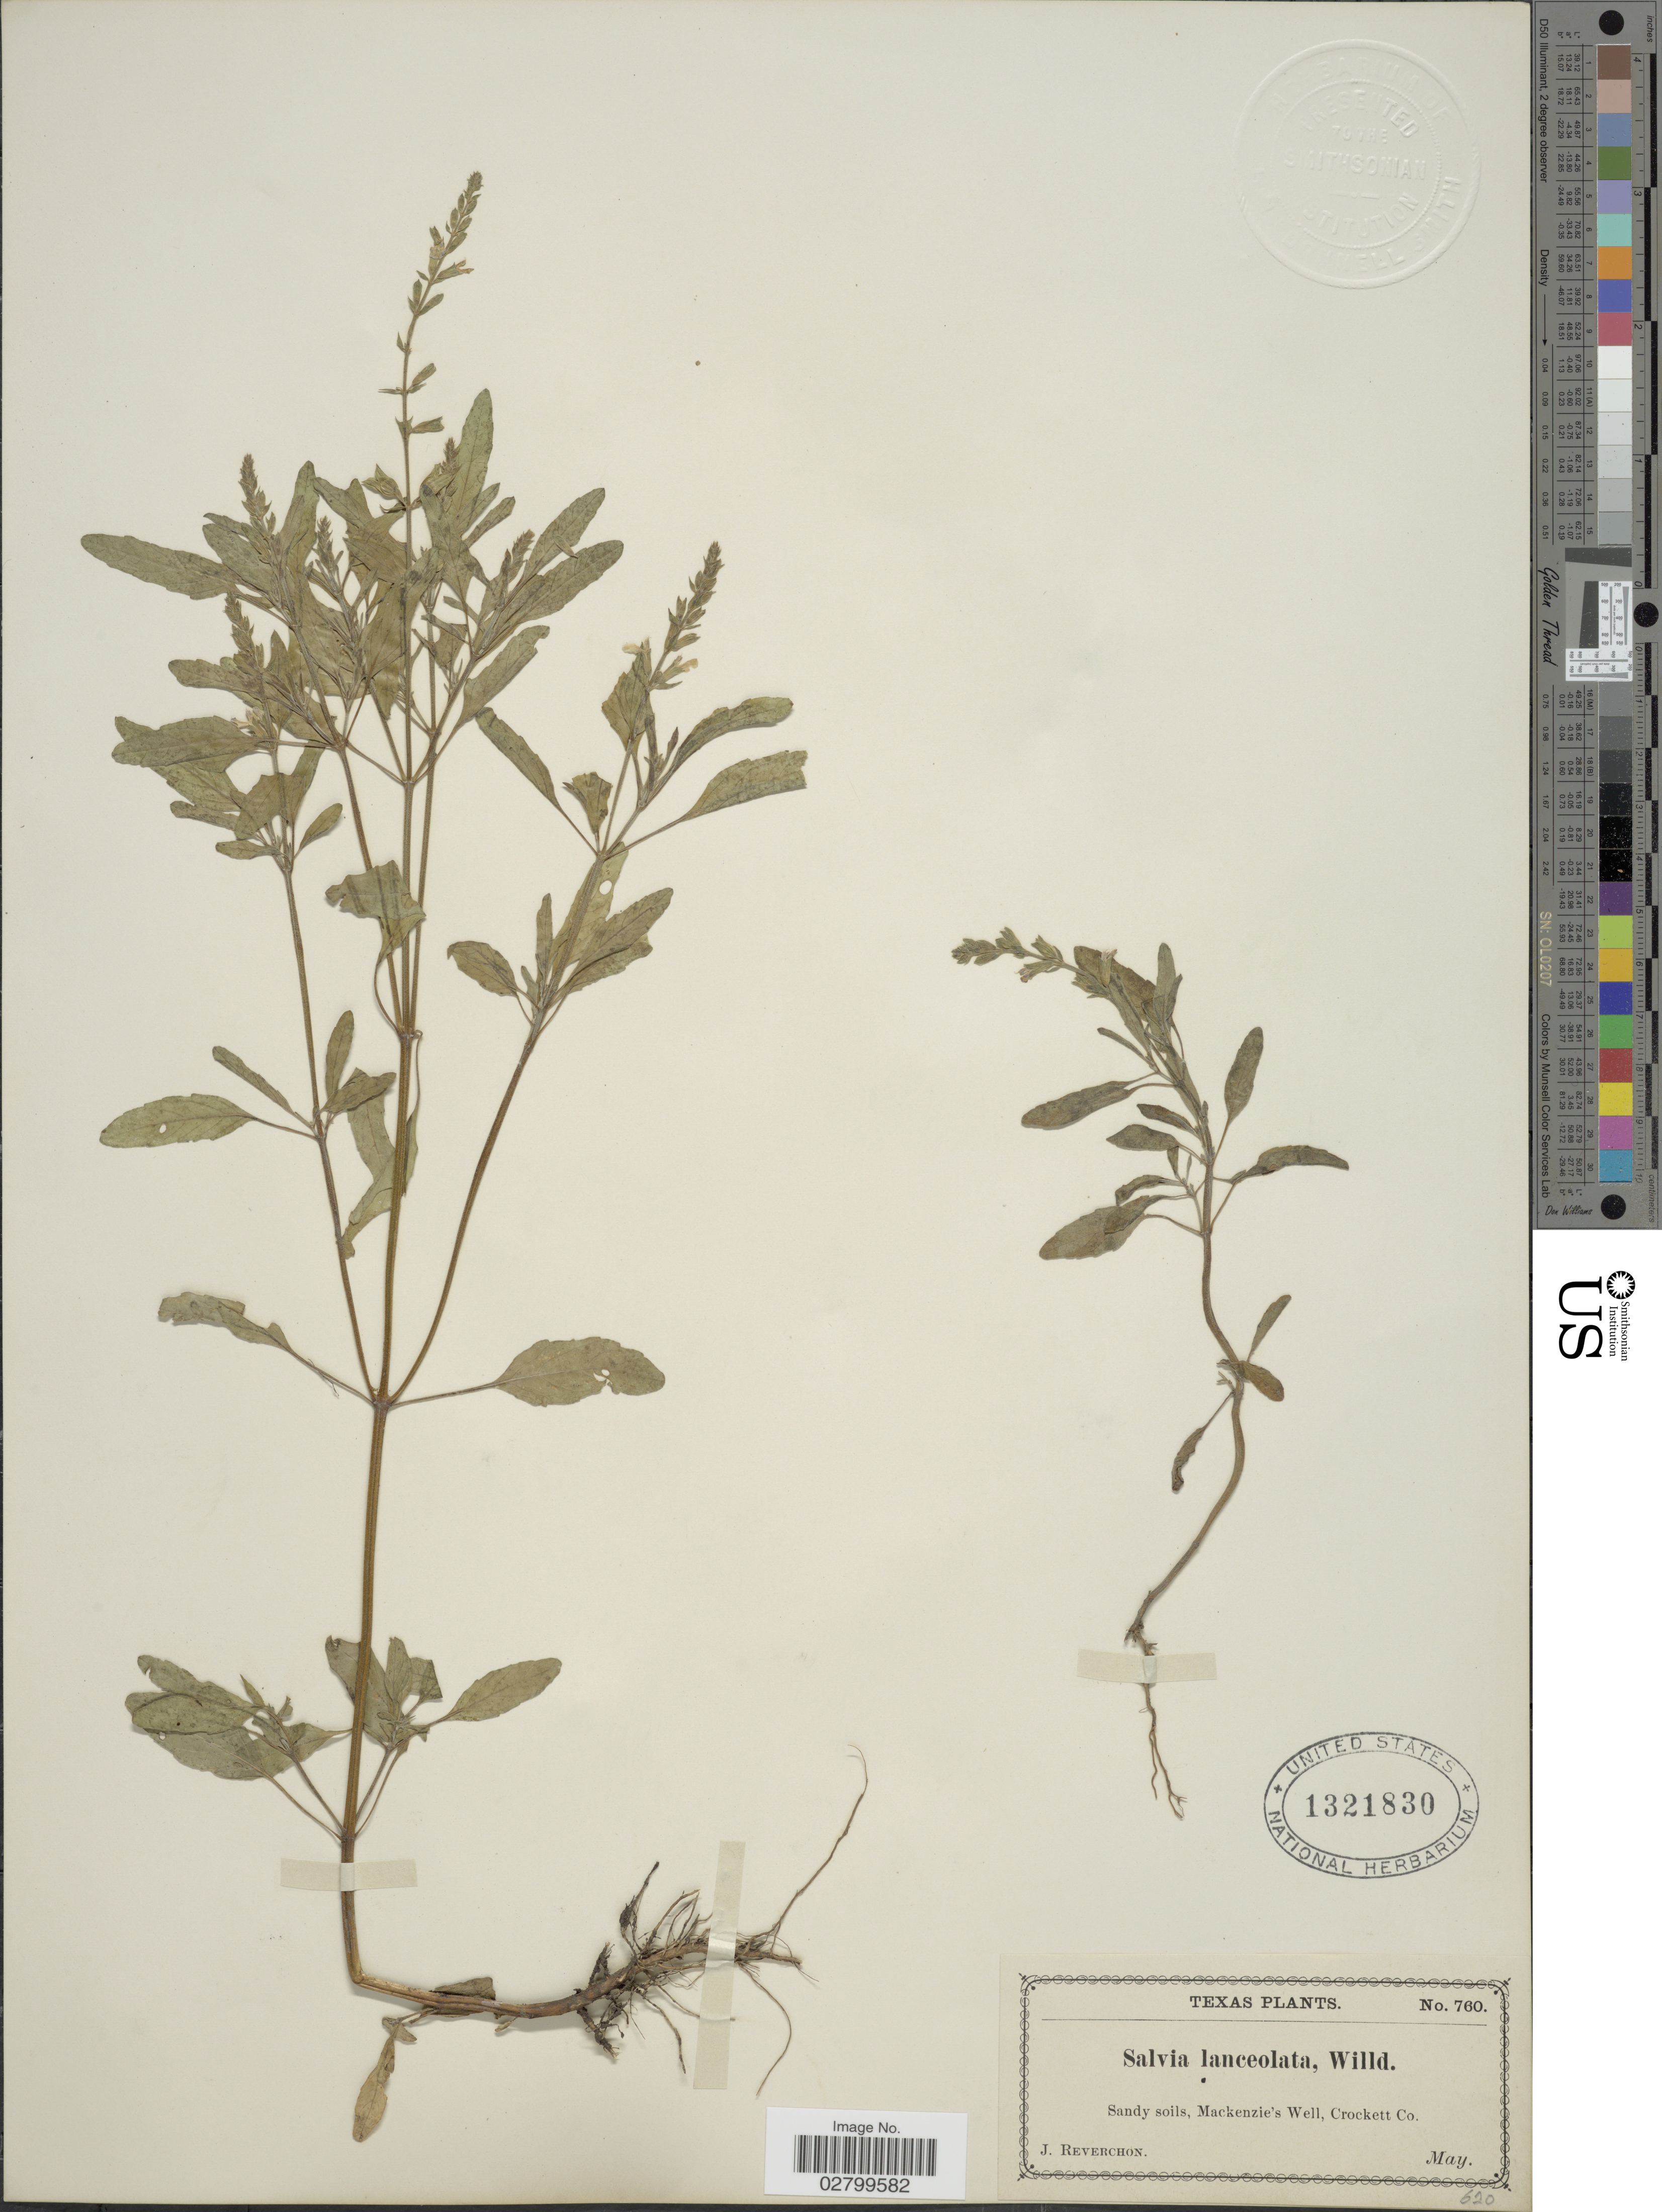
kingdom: Plantae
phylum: Tracheophyta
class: Magnoliopsida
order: Lamiales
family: Lamiaceae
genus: Salvia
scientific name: Salvia lanceolata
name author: Brouss.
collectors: J. Reverchon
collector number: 760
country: United States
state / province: Texas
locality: Sandy soil, Mackenzie's Well, Crockett Co.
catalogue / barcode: US 1321830